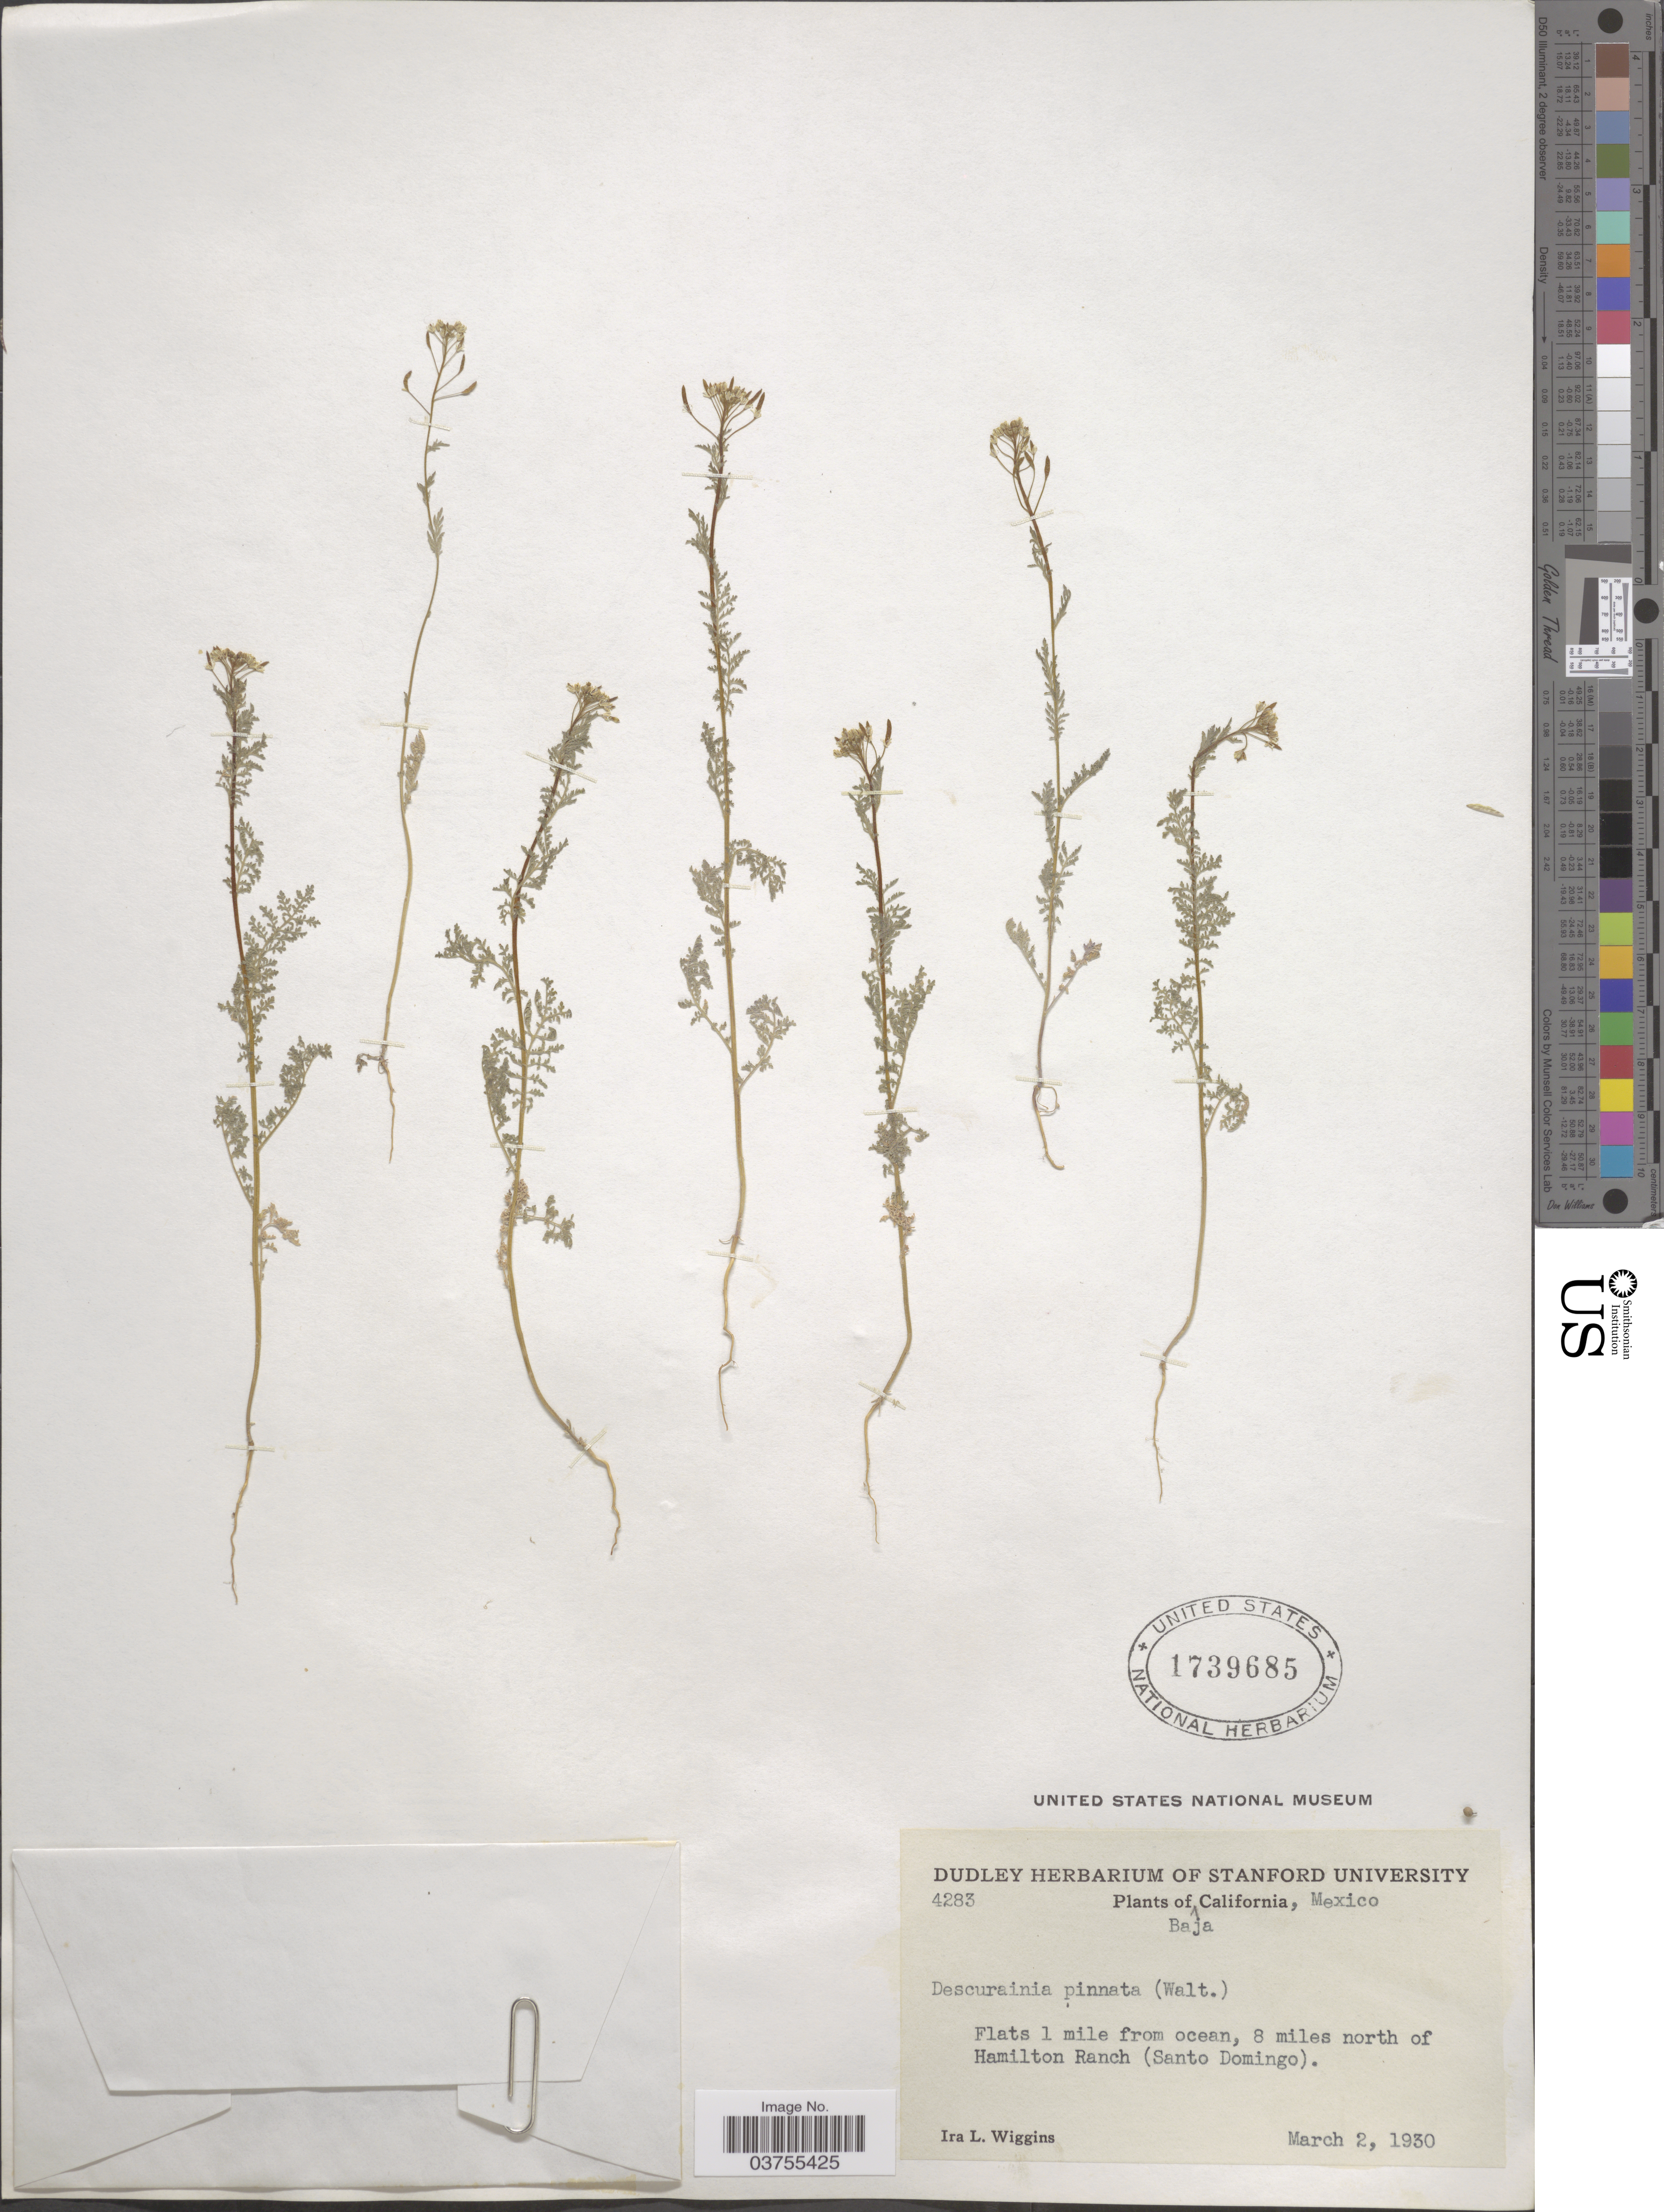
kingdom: Plantae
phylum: Tracheophyta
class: Magnoliopsida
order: Brassicales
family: Brassicaceae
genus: Descurainia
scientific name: Descurainia pinnata subsp. menziesii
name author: (DC.) Detling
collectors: I. L. Wiggins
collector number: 4283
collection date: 1930-03-02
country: Mexico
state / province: Baja California Norte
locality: Flats 1 mile from ocean, 8 miles north of Hamilton Ranch (Santo Domingo).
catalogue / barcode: US 1739685